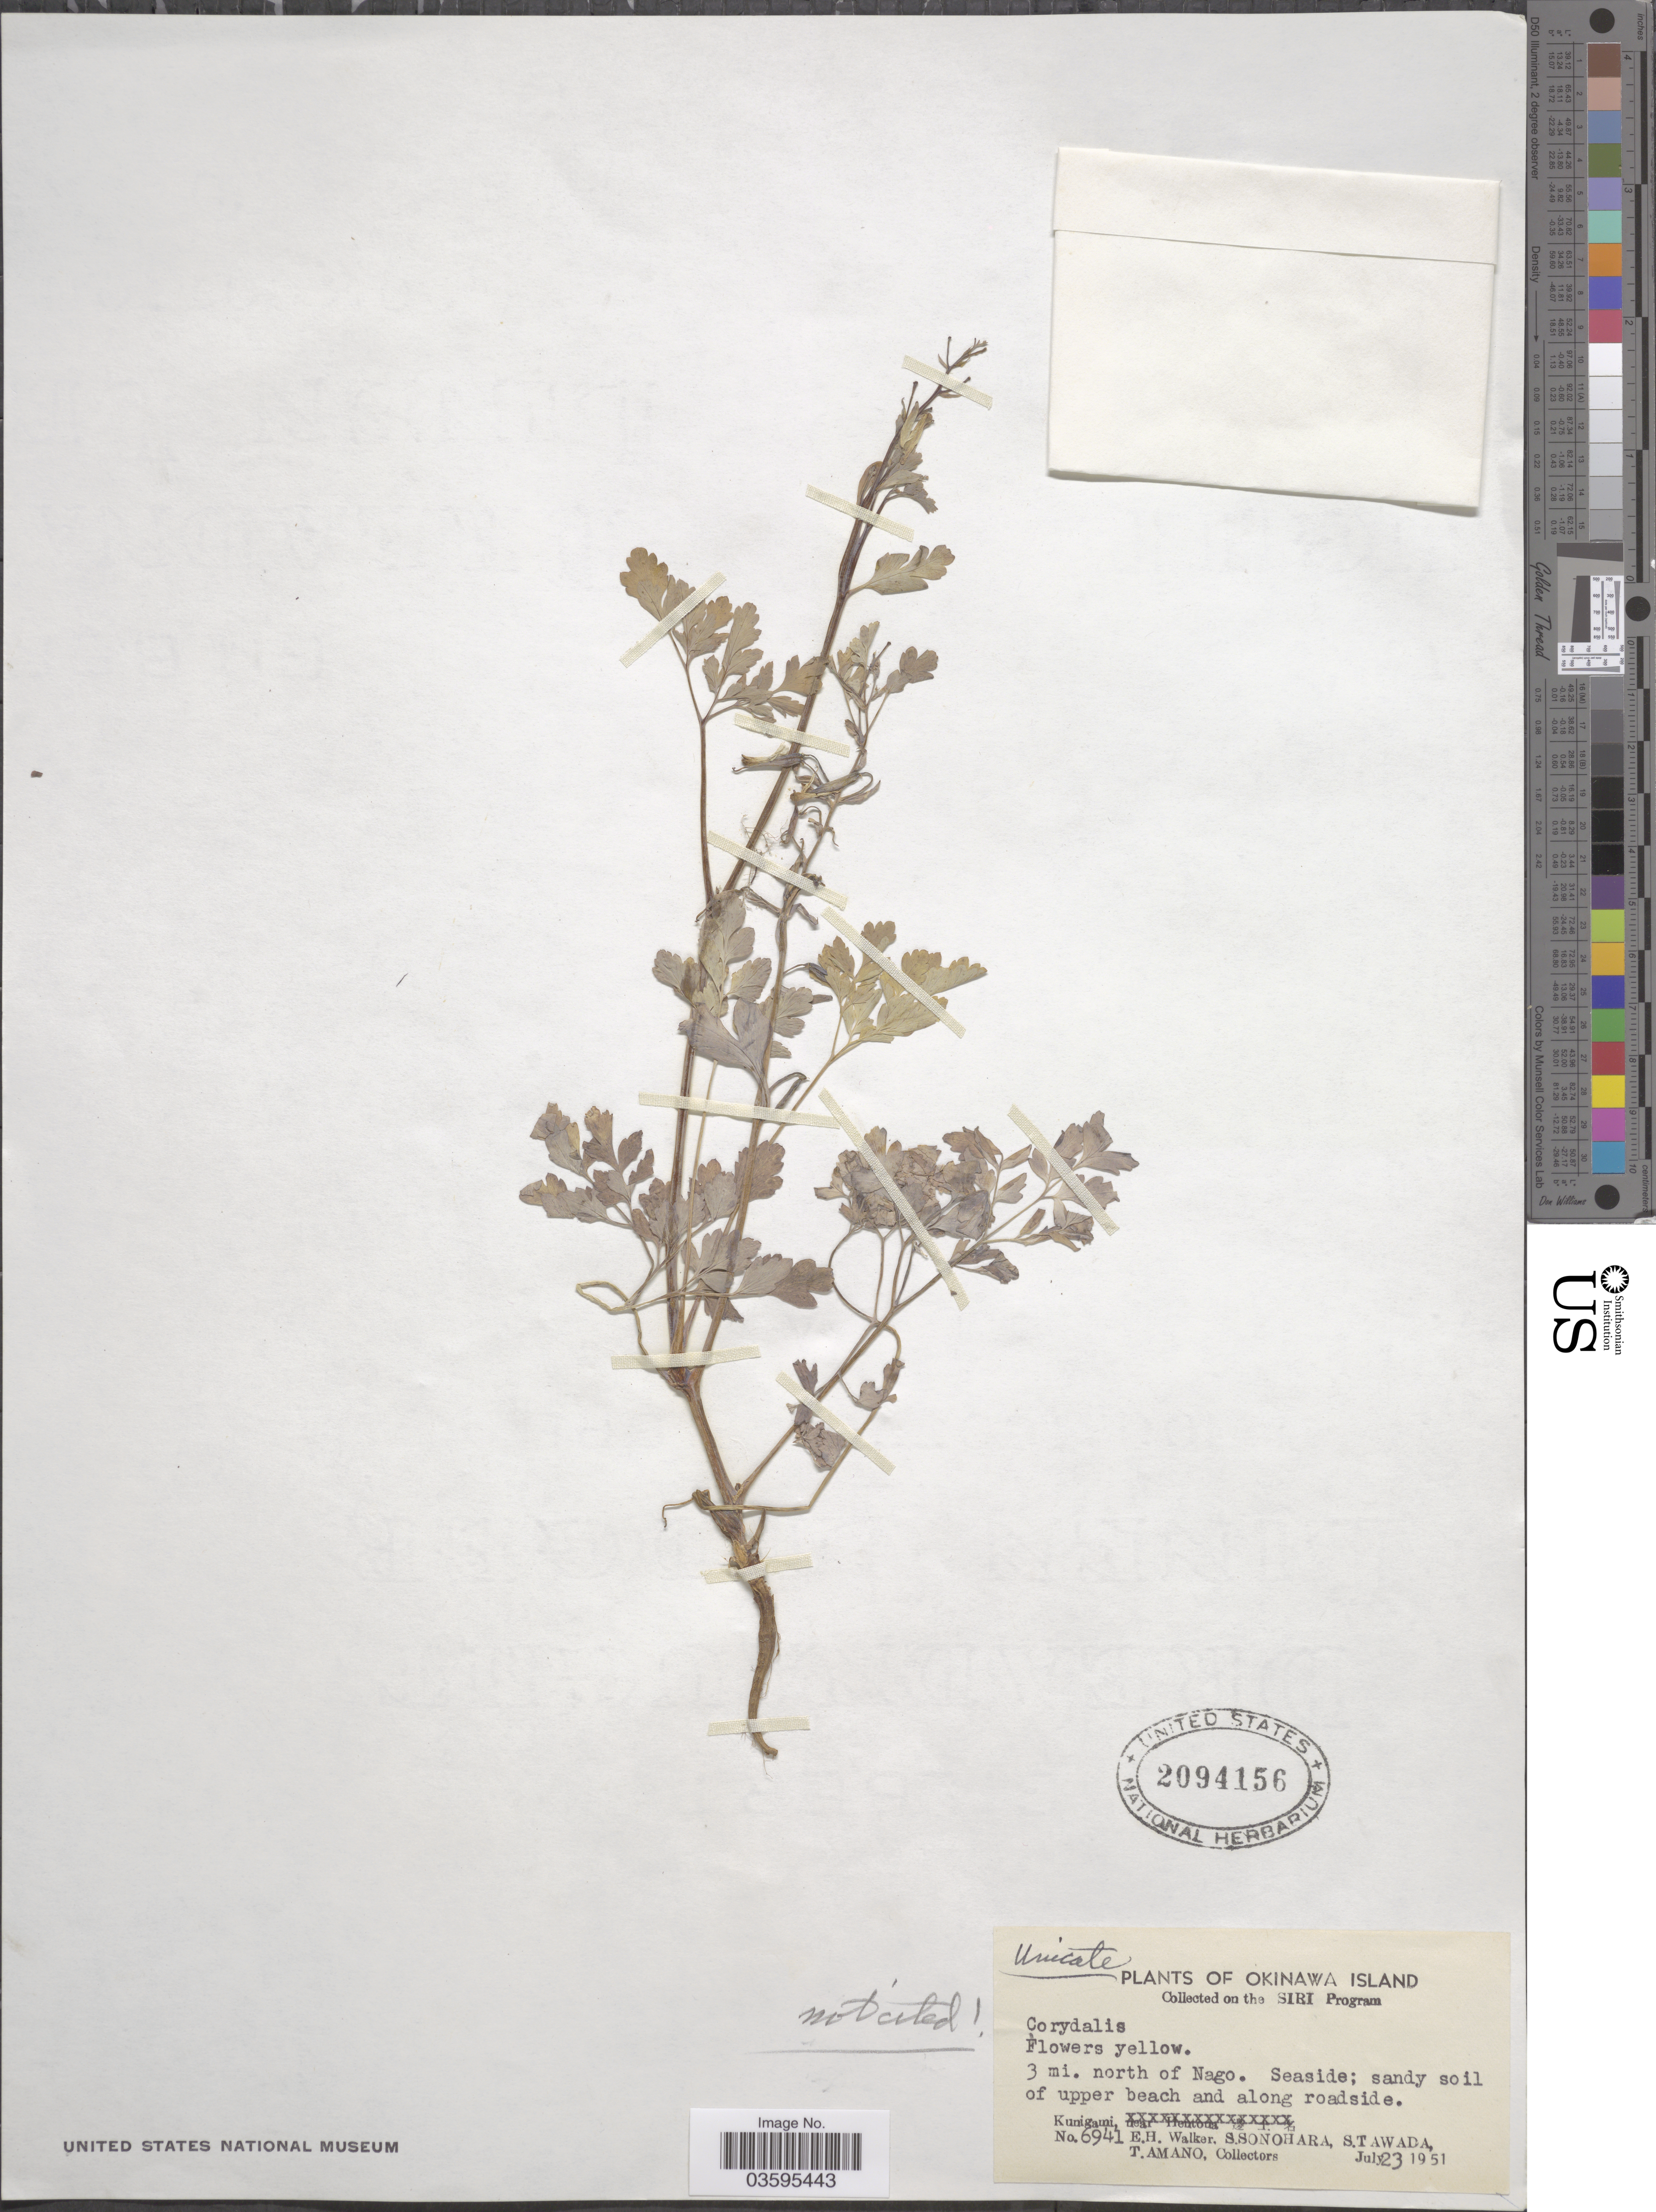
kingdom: Plantae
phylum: Tracheophyta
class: Magnoliopsida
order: Ranunculales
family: Papaveraceae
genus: Corydalis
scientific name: Corydalis sp.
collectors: E. H. Walker, S. Sonohara, S. Tawada & T. Amano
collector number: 6941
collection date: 1951-07-23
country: Japan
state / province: Okinawa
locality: Okinawa Island. 3 mi. north of Nago. Seaside.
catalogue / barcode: US 2094156